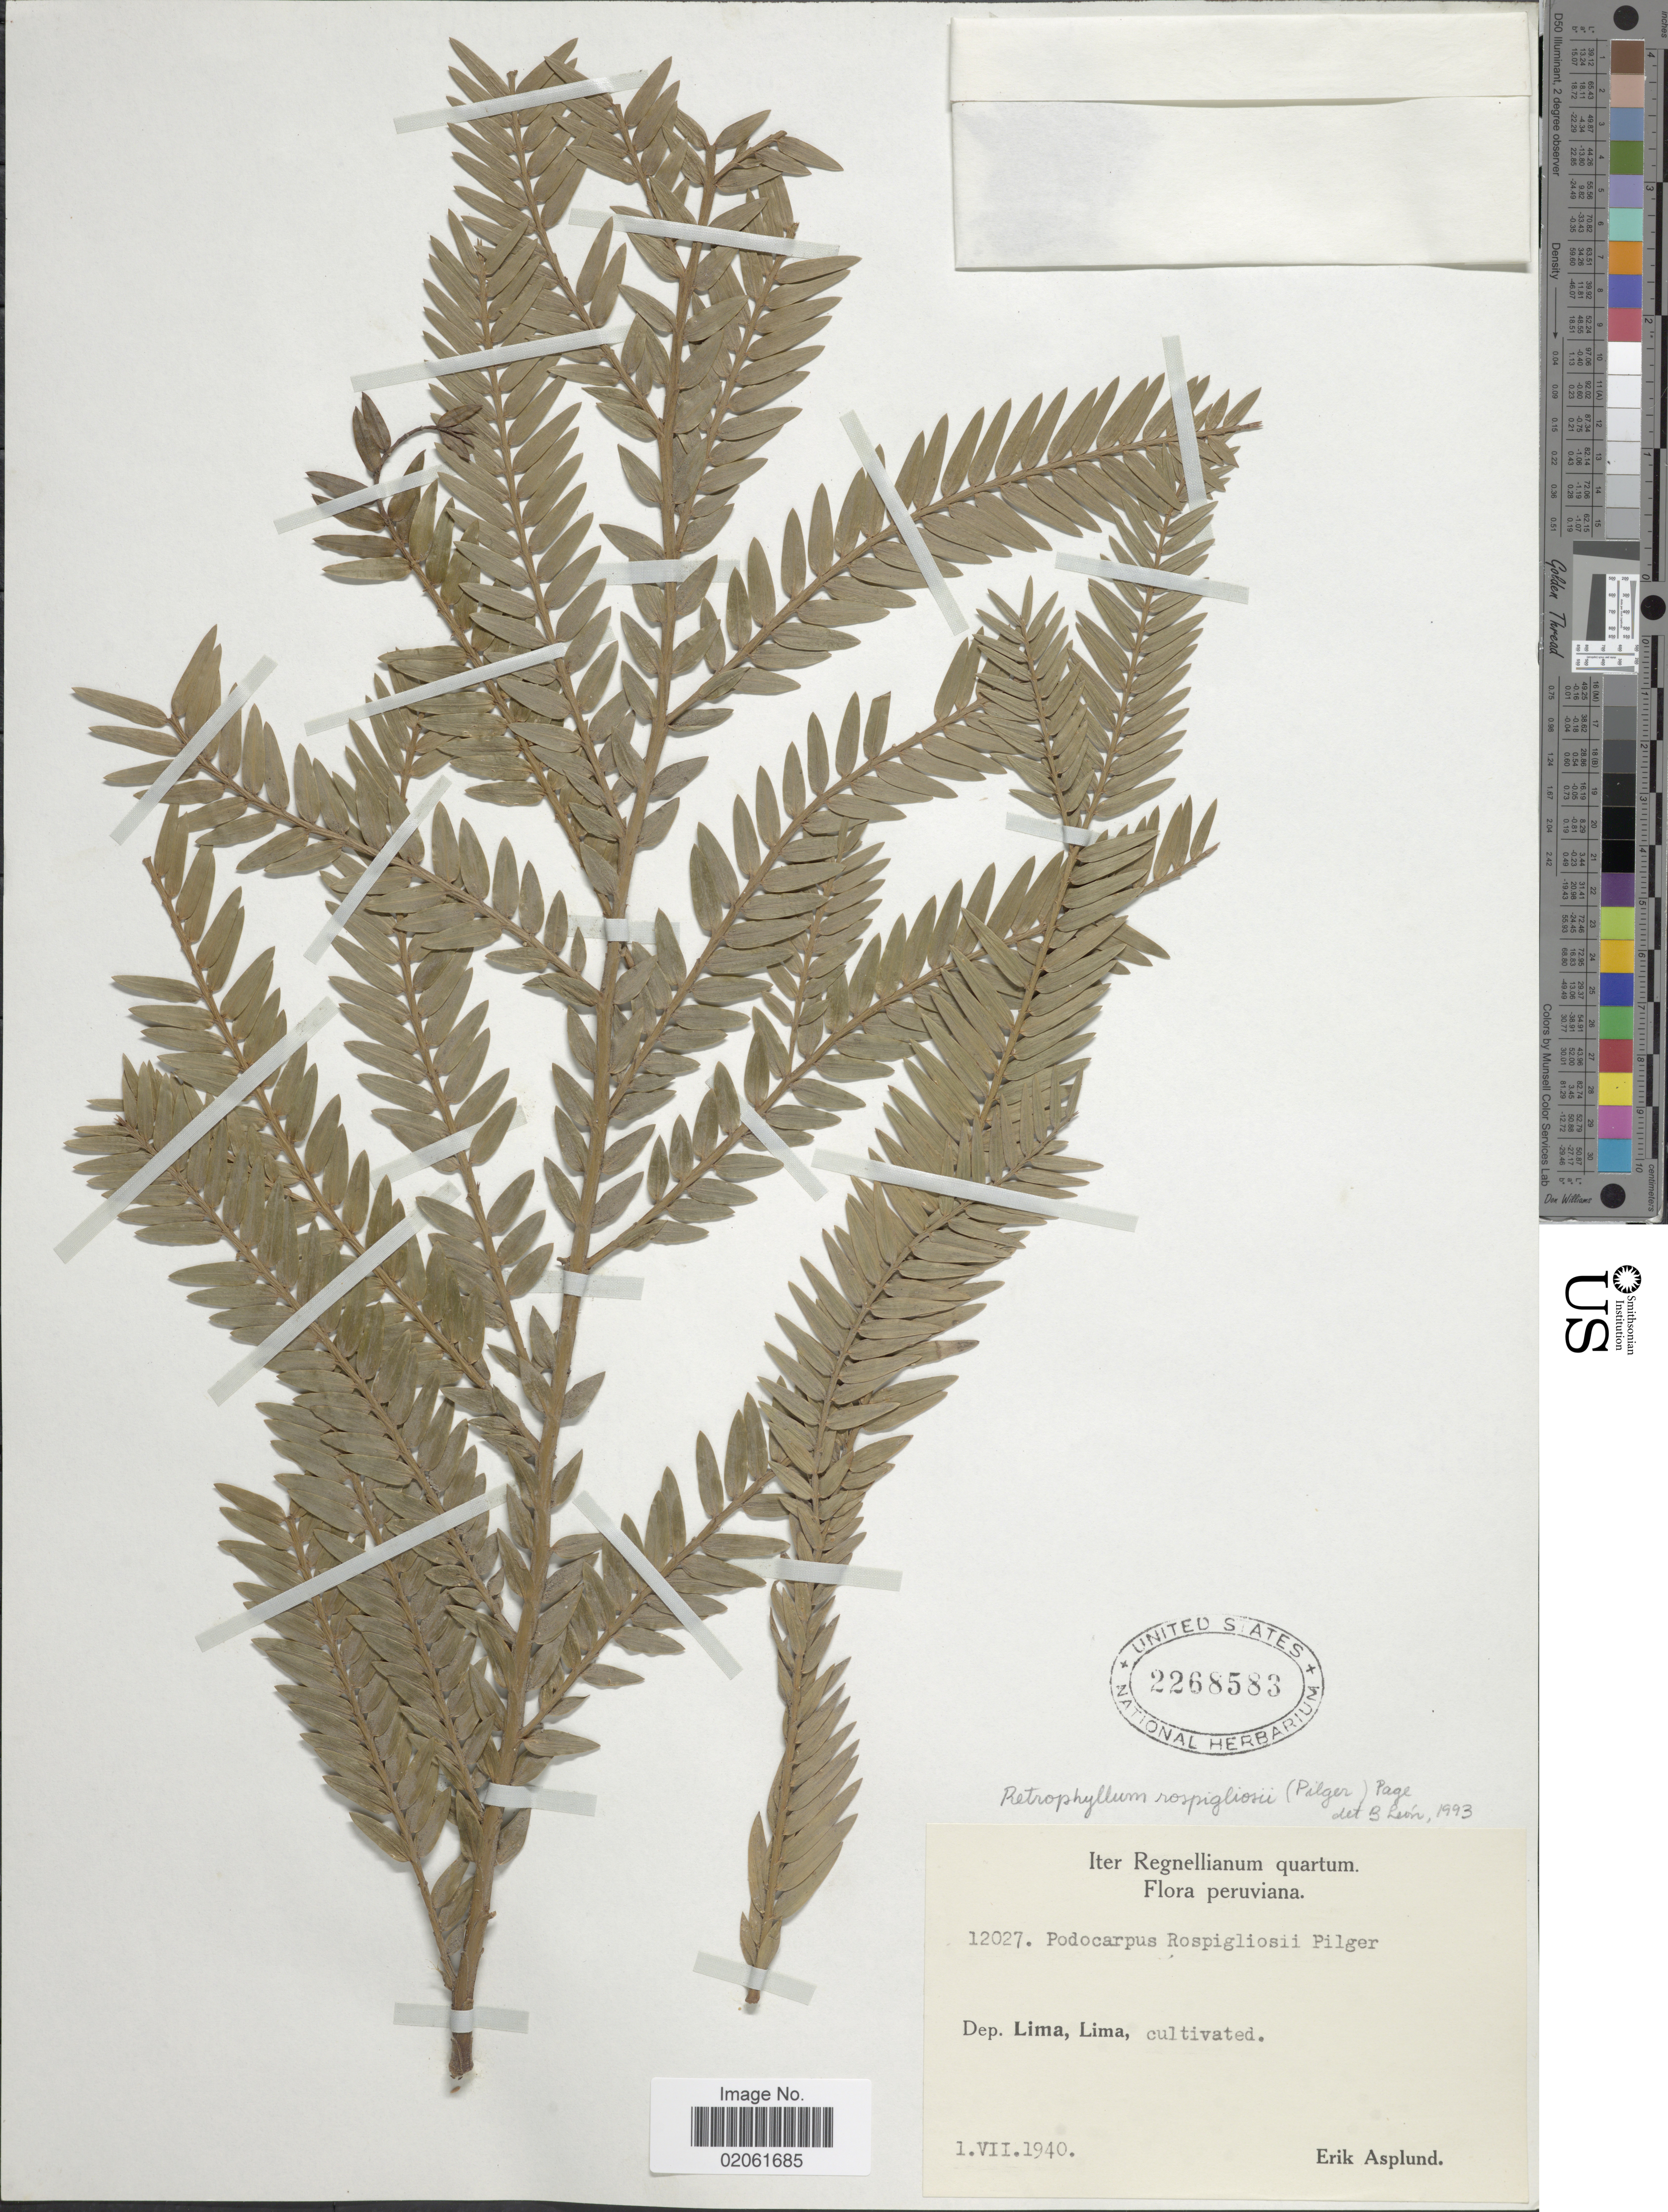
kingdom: Plantae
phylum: Tracheophyta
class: Pinopsida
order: Pinales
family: Podocarpaceae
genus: Podocarpus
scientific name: Podocarpus rospigliosii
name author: Pilg.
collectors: E. Asplund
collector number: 12027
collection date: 1940-07-01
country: Peru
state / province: Lima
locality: Lima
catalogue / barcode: US 2268583